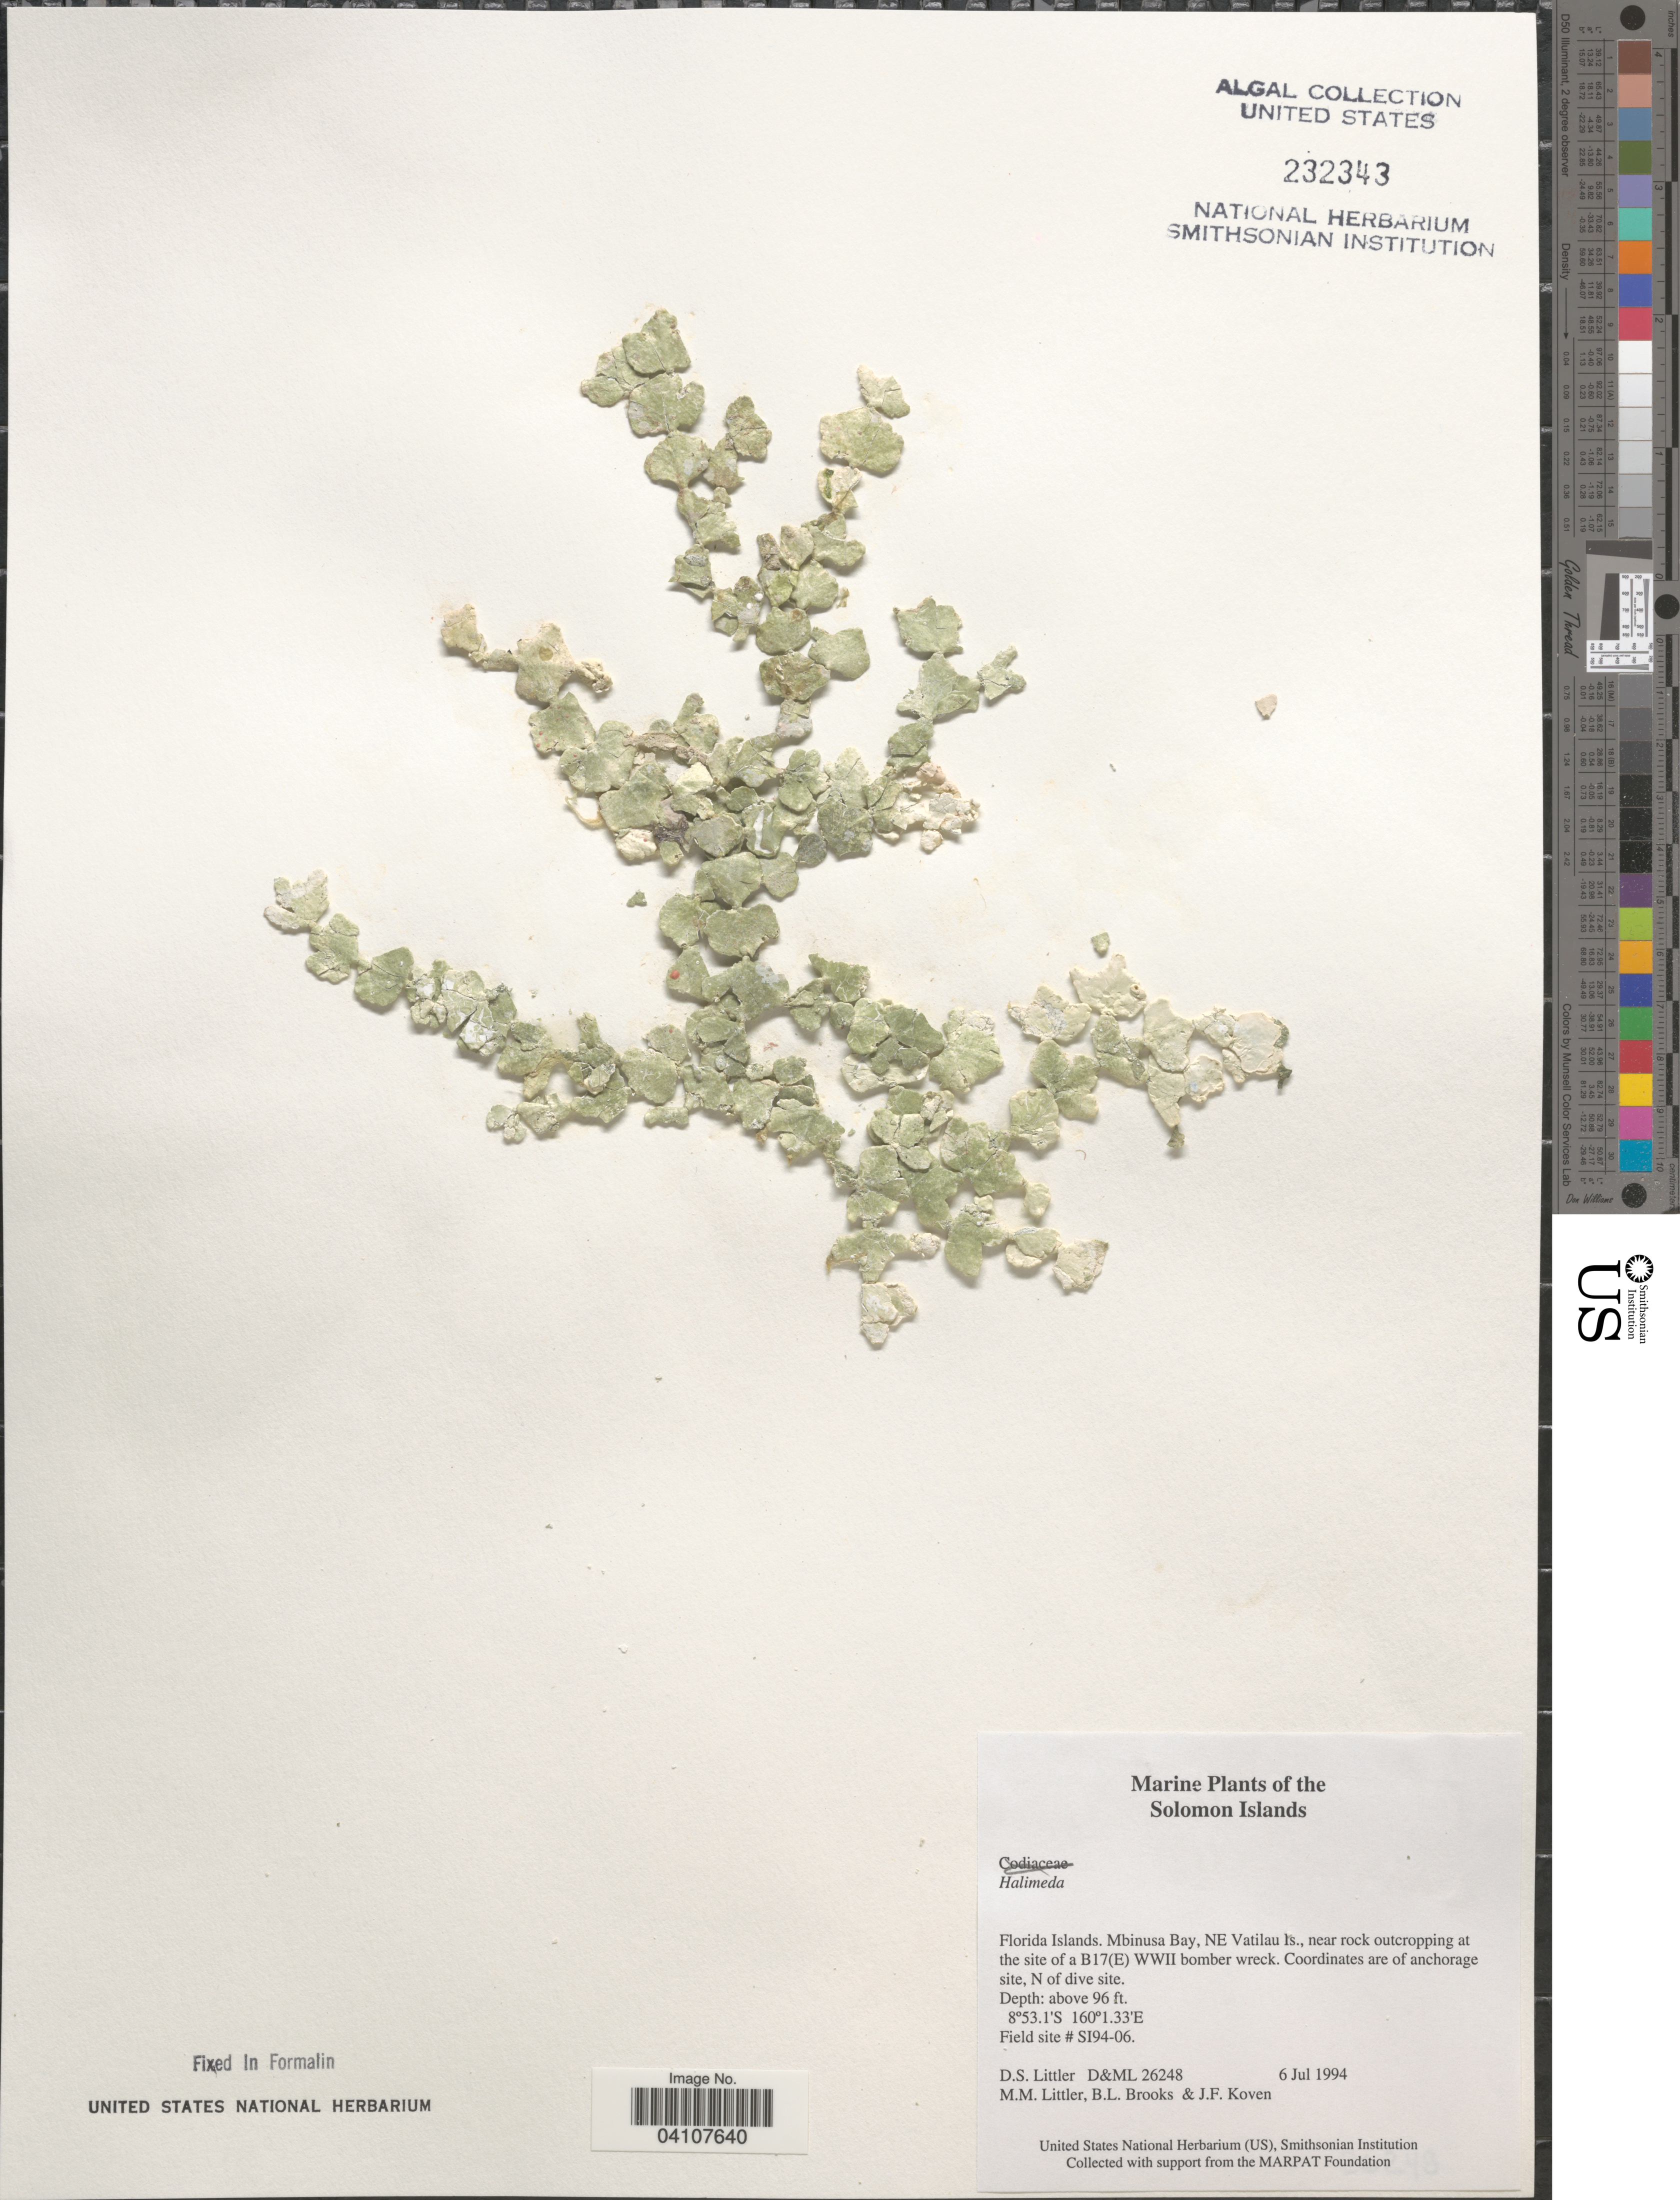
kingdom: Plantae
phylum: Chlorophyta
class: Ulvophyceae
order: Bryopsidales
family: Halimedaceae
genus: Halimeda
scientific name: Halimeda sp.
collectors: D. S. Littler, B. Brooks & J. Koven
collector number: D&ML26248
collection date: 1994-07-06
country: Solomon Islands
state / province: Solomon Islands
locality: Florida Islands. Mbinusa Bay, NE Vatilau Is., near rock outcropping at the site of a B17(E) WWII bomber wreck. Coordinates are of anchorge site, N of dive site. Field site # SI94-06.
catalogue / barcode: US 232343